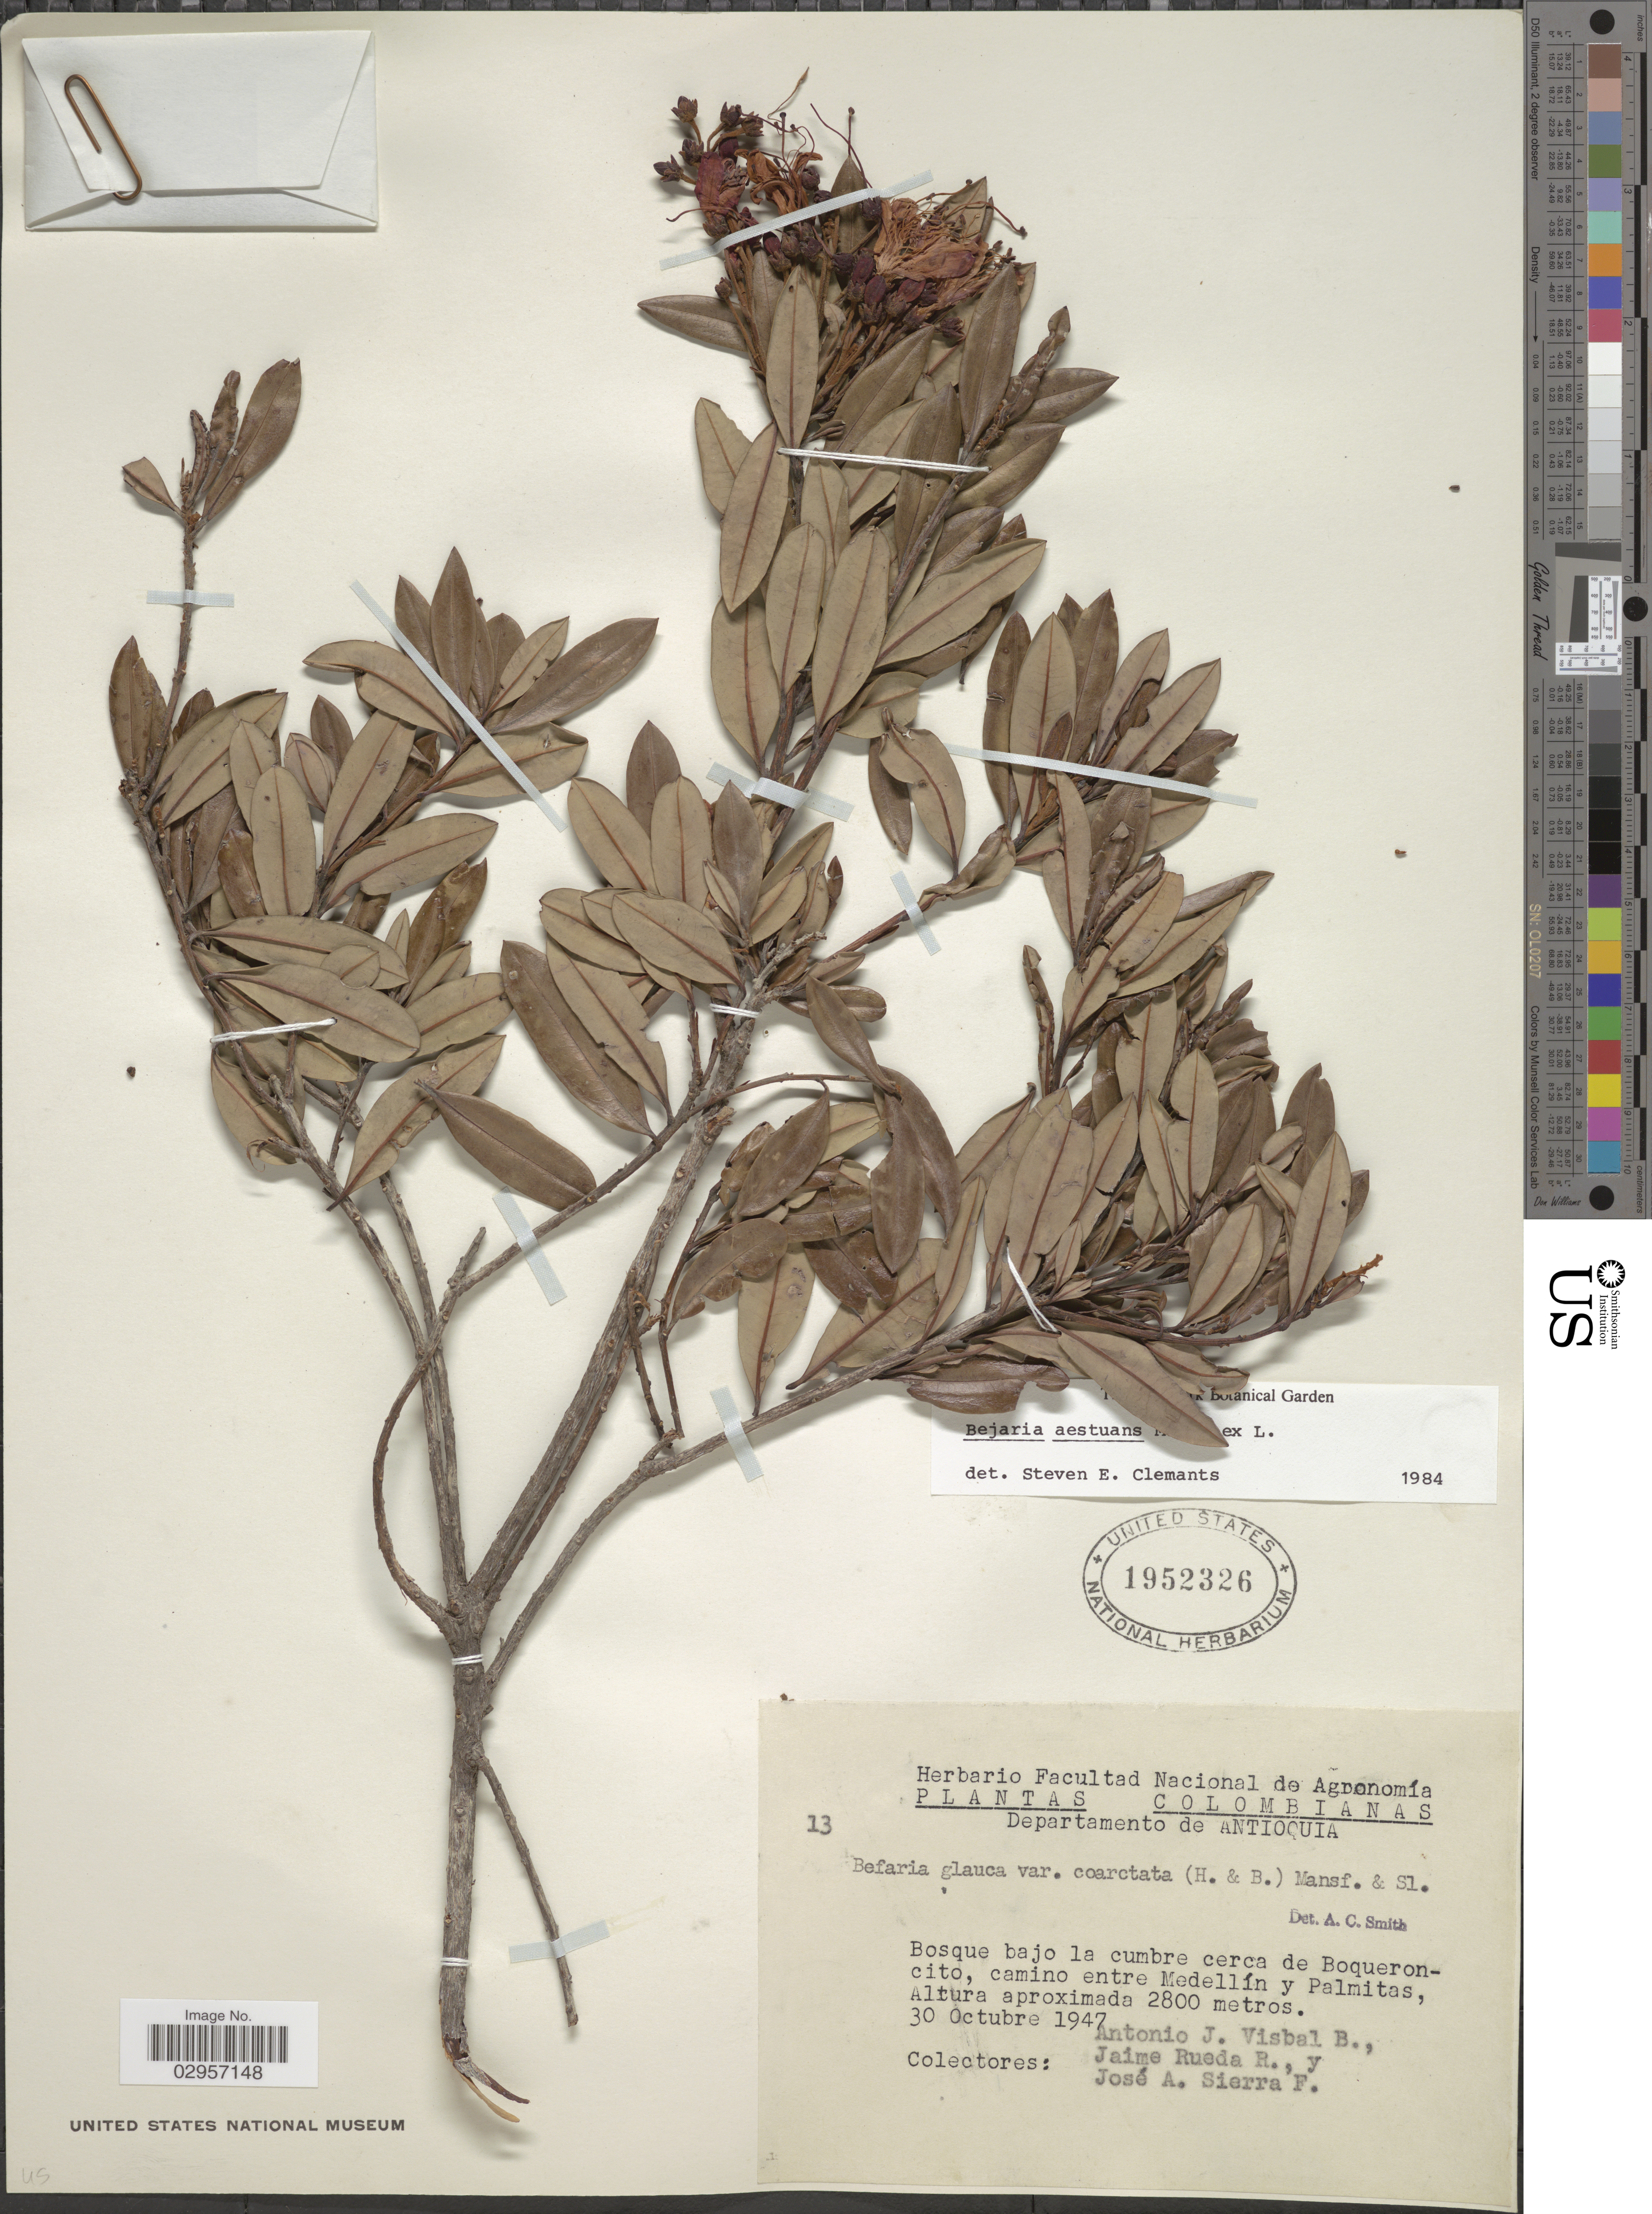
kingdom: Plantae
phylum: Tracheophyta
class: Magnoliopsida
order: Ericales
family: Ericaceae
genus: Befaria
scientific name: Befaria aestuans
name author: Mutis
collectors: A. Visbal B., J. Rueda & J. Sierra F.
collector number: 13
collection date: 1947-10-30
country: Colombia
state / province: Antioquia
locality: Departamento de Antioquia. Bosque bajo la cumbre cerca de Boqueron-cito, camino entre Medellín y Palmitas.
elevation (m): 2800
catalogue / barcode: US 1952326